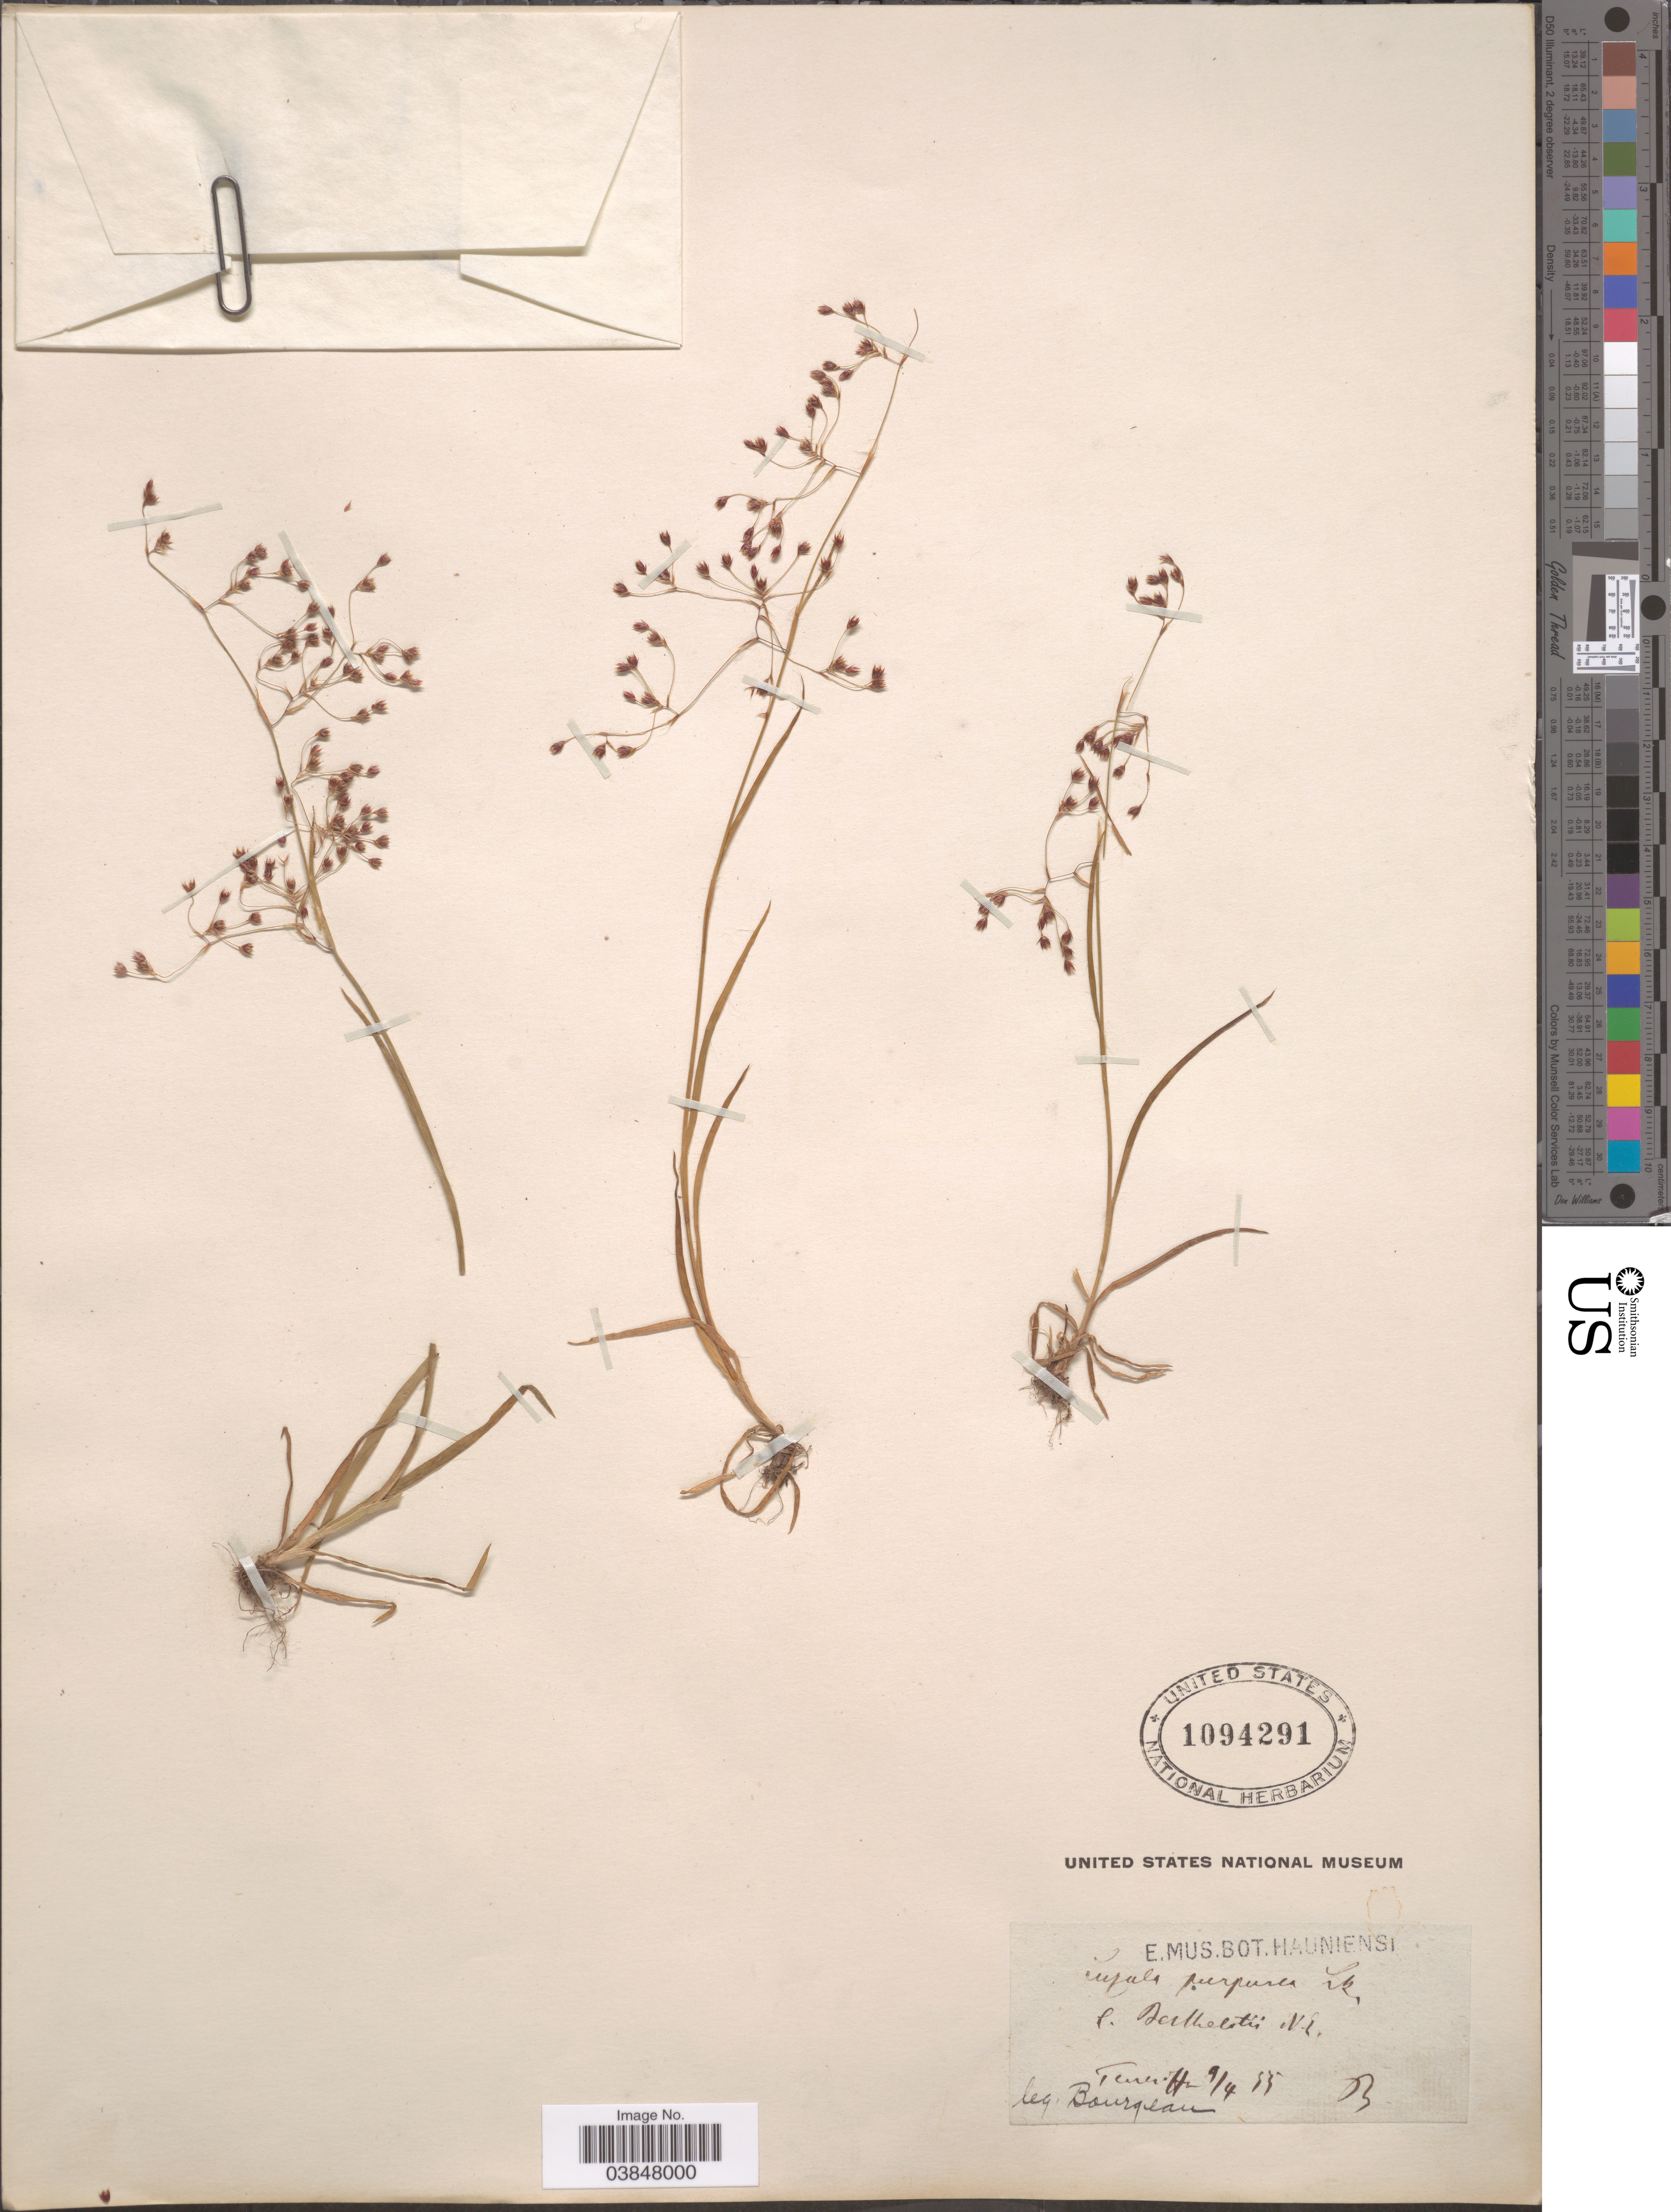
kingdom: Plantae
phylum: Tracheophyta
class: Liliopsida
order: Poales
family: Juncaceae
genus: Luzula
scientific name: Luzula purpurea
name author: Link ex E. Mey.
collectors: Bourgeau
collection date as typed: Transcribed d/m/y: 9/4/55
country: Spain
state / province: Canarias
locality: Tenerife.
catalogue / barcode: US 1094291